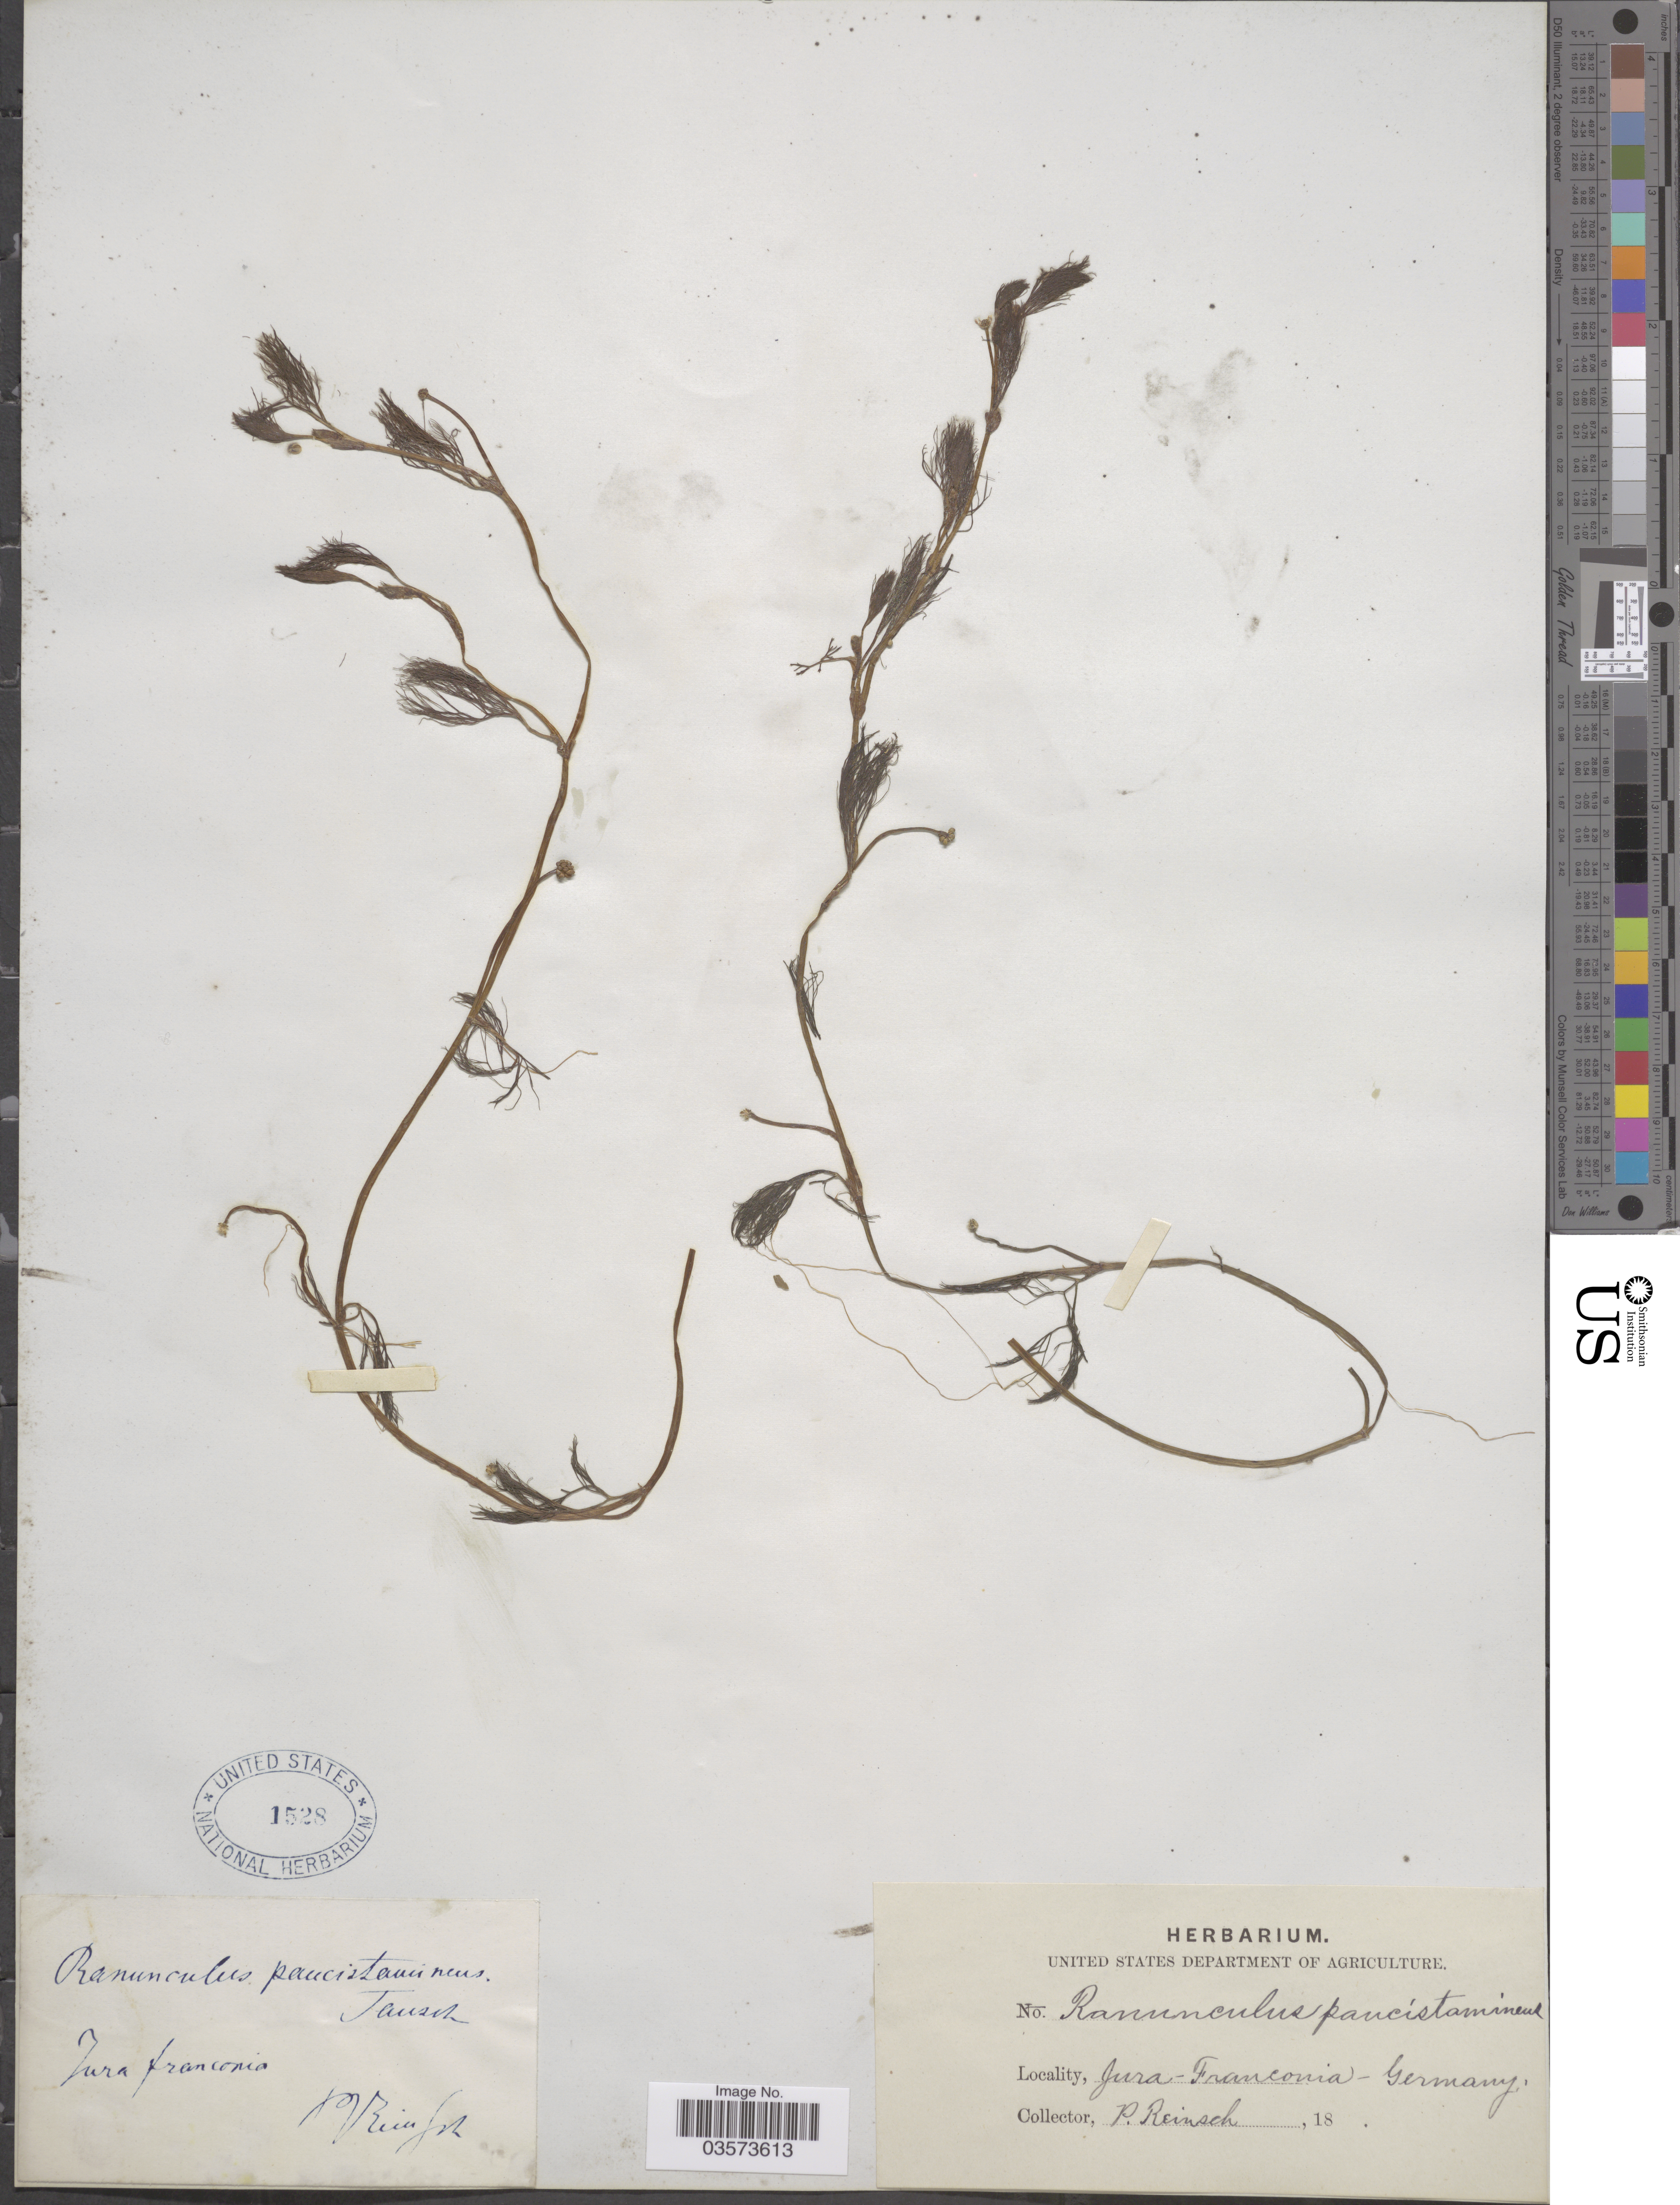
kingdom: Plantae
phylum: Tracheophyta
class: Magnoliopsida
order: Ranunculales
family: Ranunculaceae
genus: Ranunculus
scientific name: Ranunculus trichophyllus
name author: Chaix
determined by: Strong, Mark T., (BOT), Smithsonian Institution - National Museum of Natural History (UNITED STATES)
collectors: P. Reinsch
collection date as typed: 18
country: Germany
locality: Jura-Franconia.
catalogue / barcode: US 1528